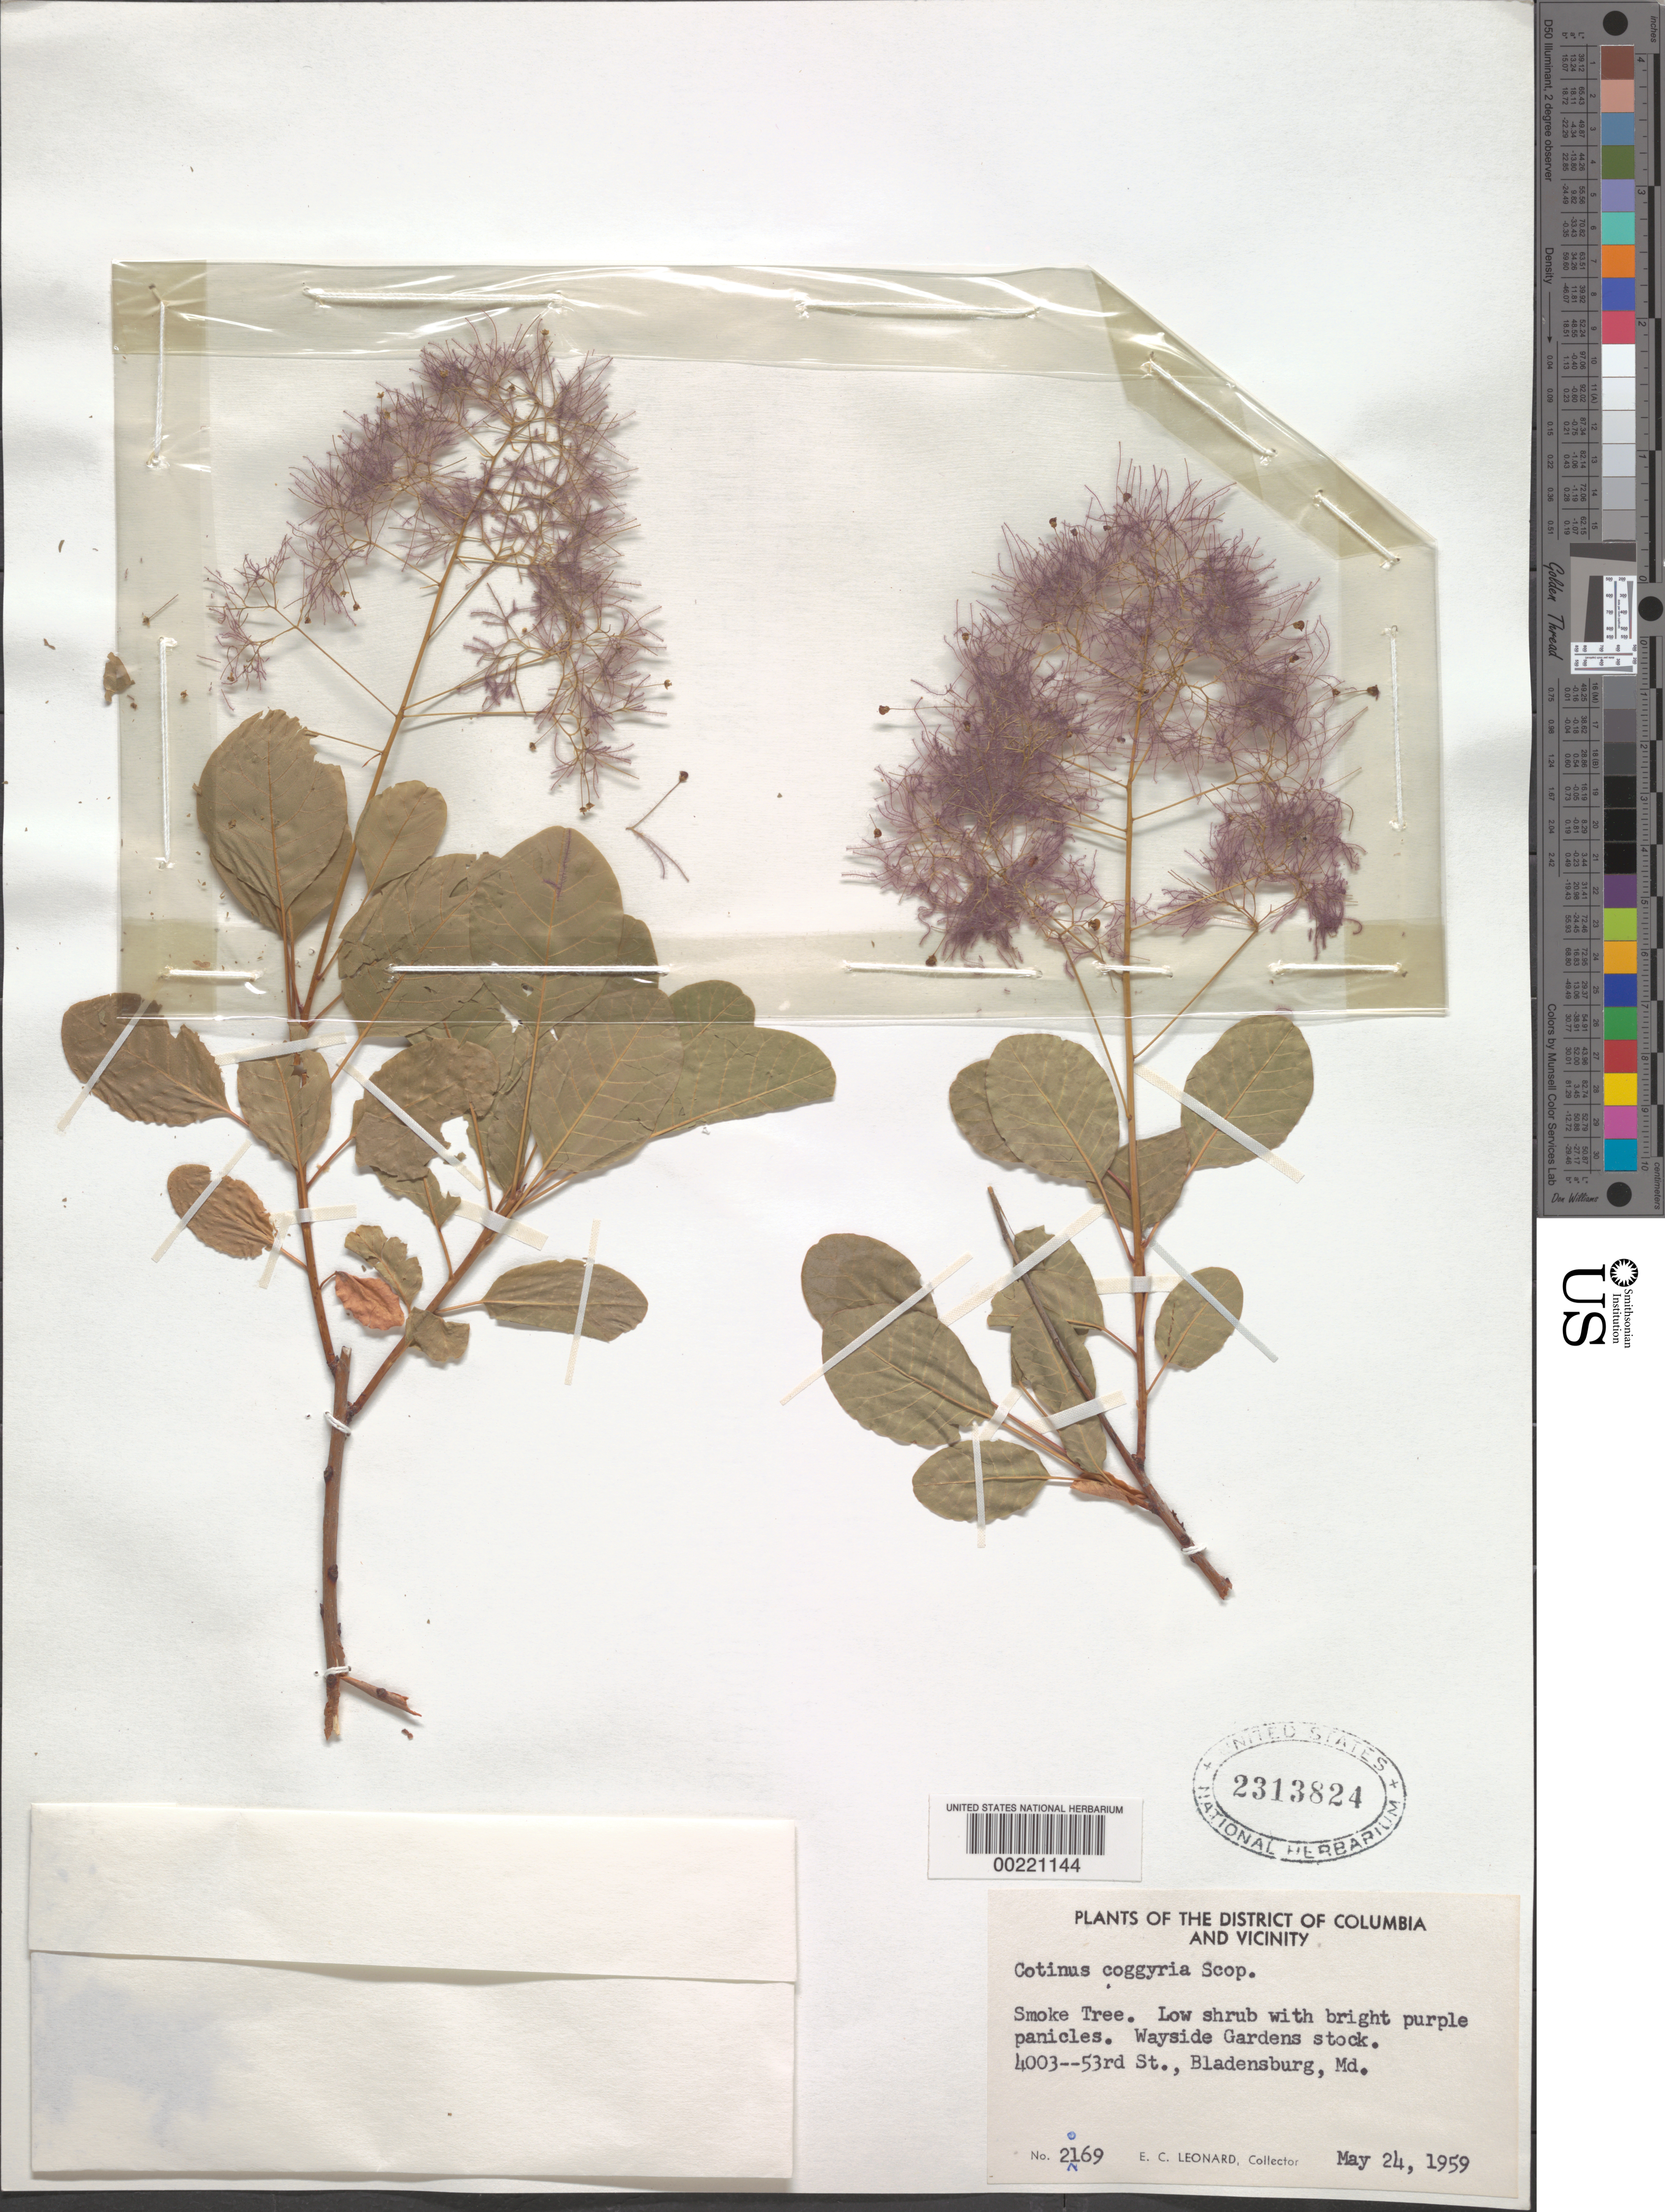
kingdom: Plantae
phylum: Tracheophyta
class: Magnoliopsida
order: Sapindales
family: Anacardiaceae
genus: Cotinus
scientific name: Cotinus coggygria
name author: Scop.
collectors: E. C. Leonard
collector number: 20169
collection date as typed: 24 May 1959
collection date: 1959-05-24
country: United States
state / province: Maryland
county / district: Prince George's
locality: Bladensburg, 4003 53 St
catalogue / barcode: US 2313824